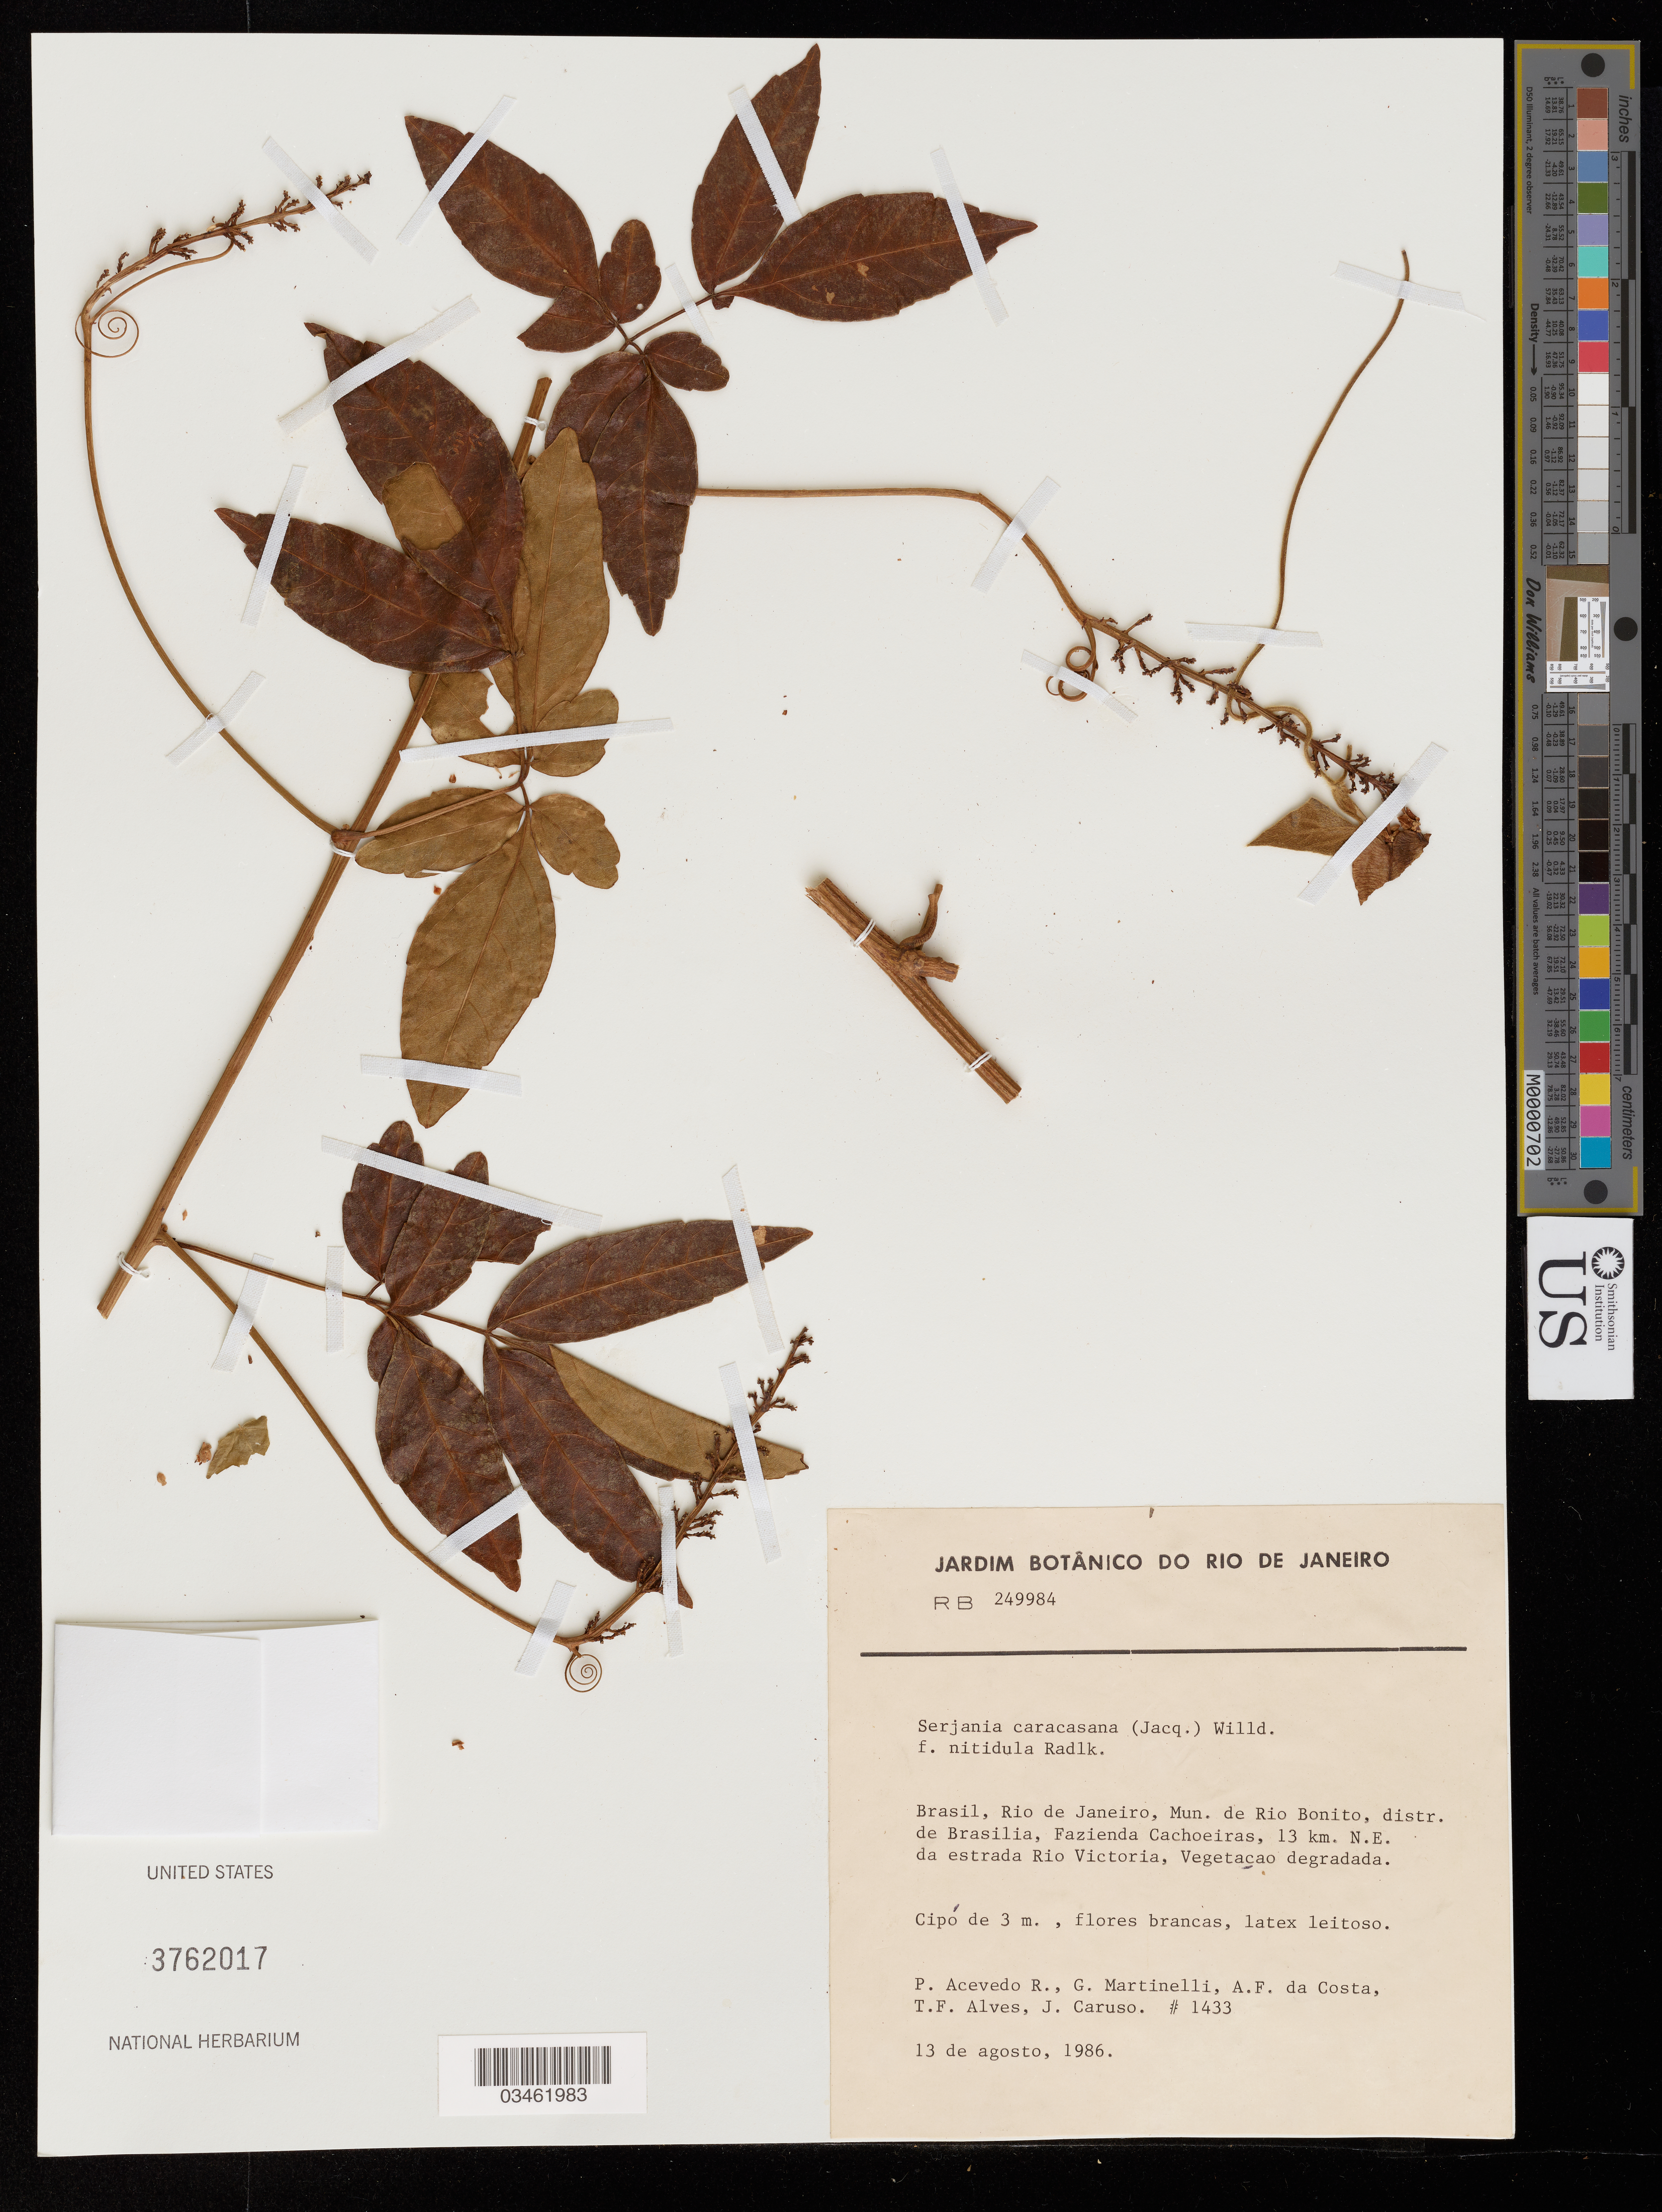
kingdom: Plantae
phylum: Tracheophyta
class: Magnoliopsida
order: Sapindales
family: Sapindaceae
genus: Serjania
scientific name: Serjania caracasana f. nitidula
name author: Radlk.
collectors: P. Acevedo R., G. Martinelli, A. Costa, T. F. Alves & J. Caruso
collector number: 1433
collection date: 1986-08-13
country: Brazil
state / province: Rio de Janeiro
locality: Mun. de Rio Bonito, distr. de Brasilia, Fazienda Cachoeiras, 13 km. N. E. da estrada Rio Victoria.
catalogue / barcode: US 3762017